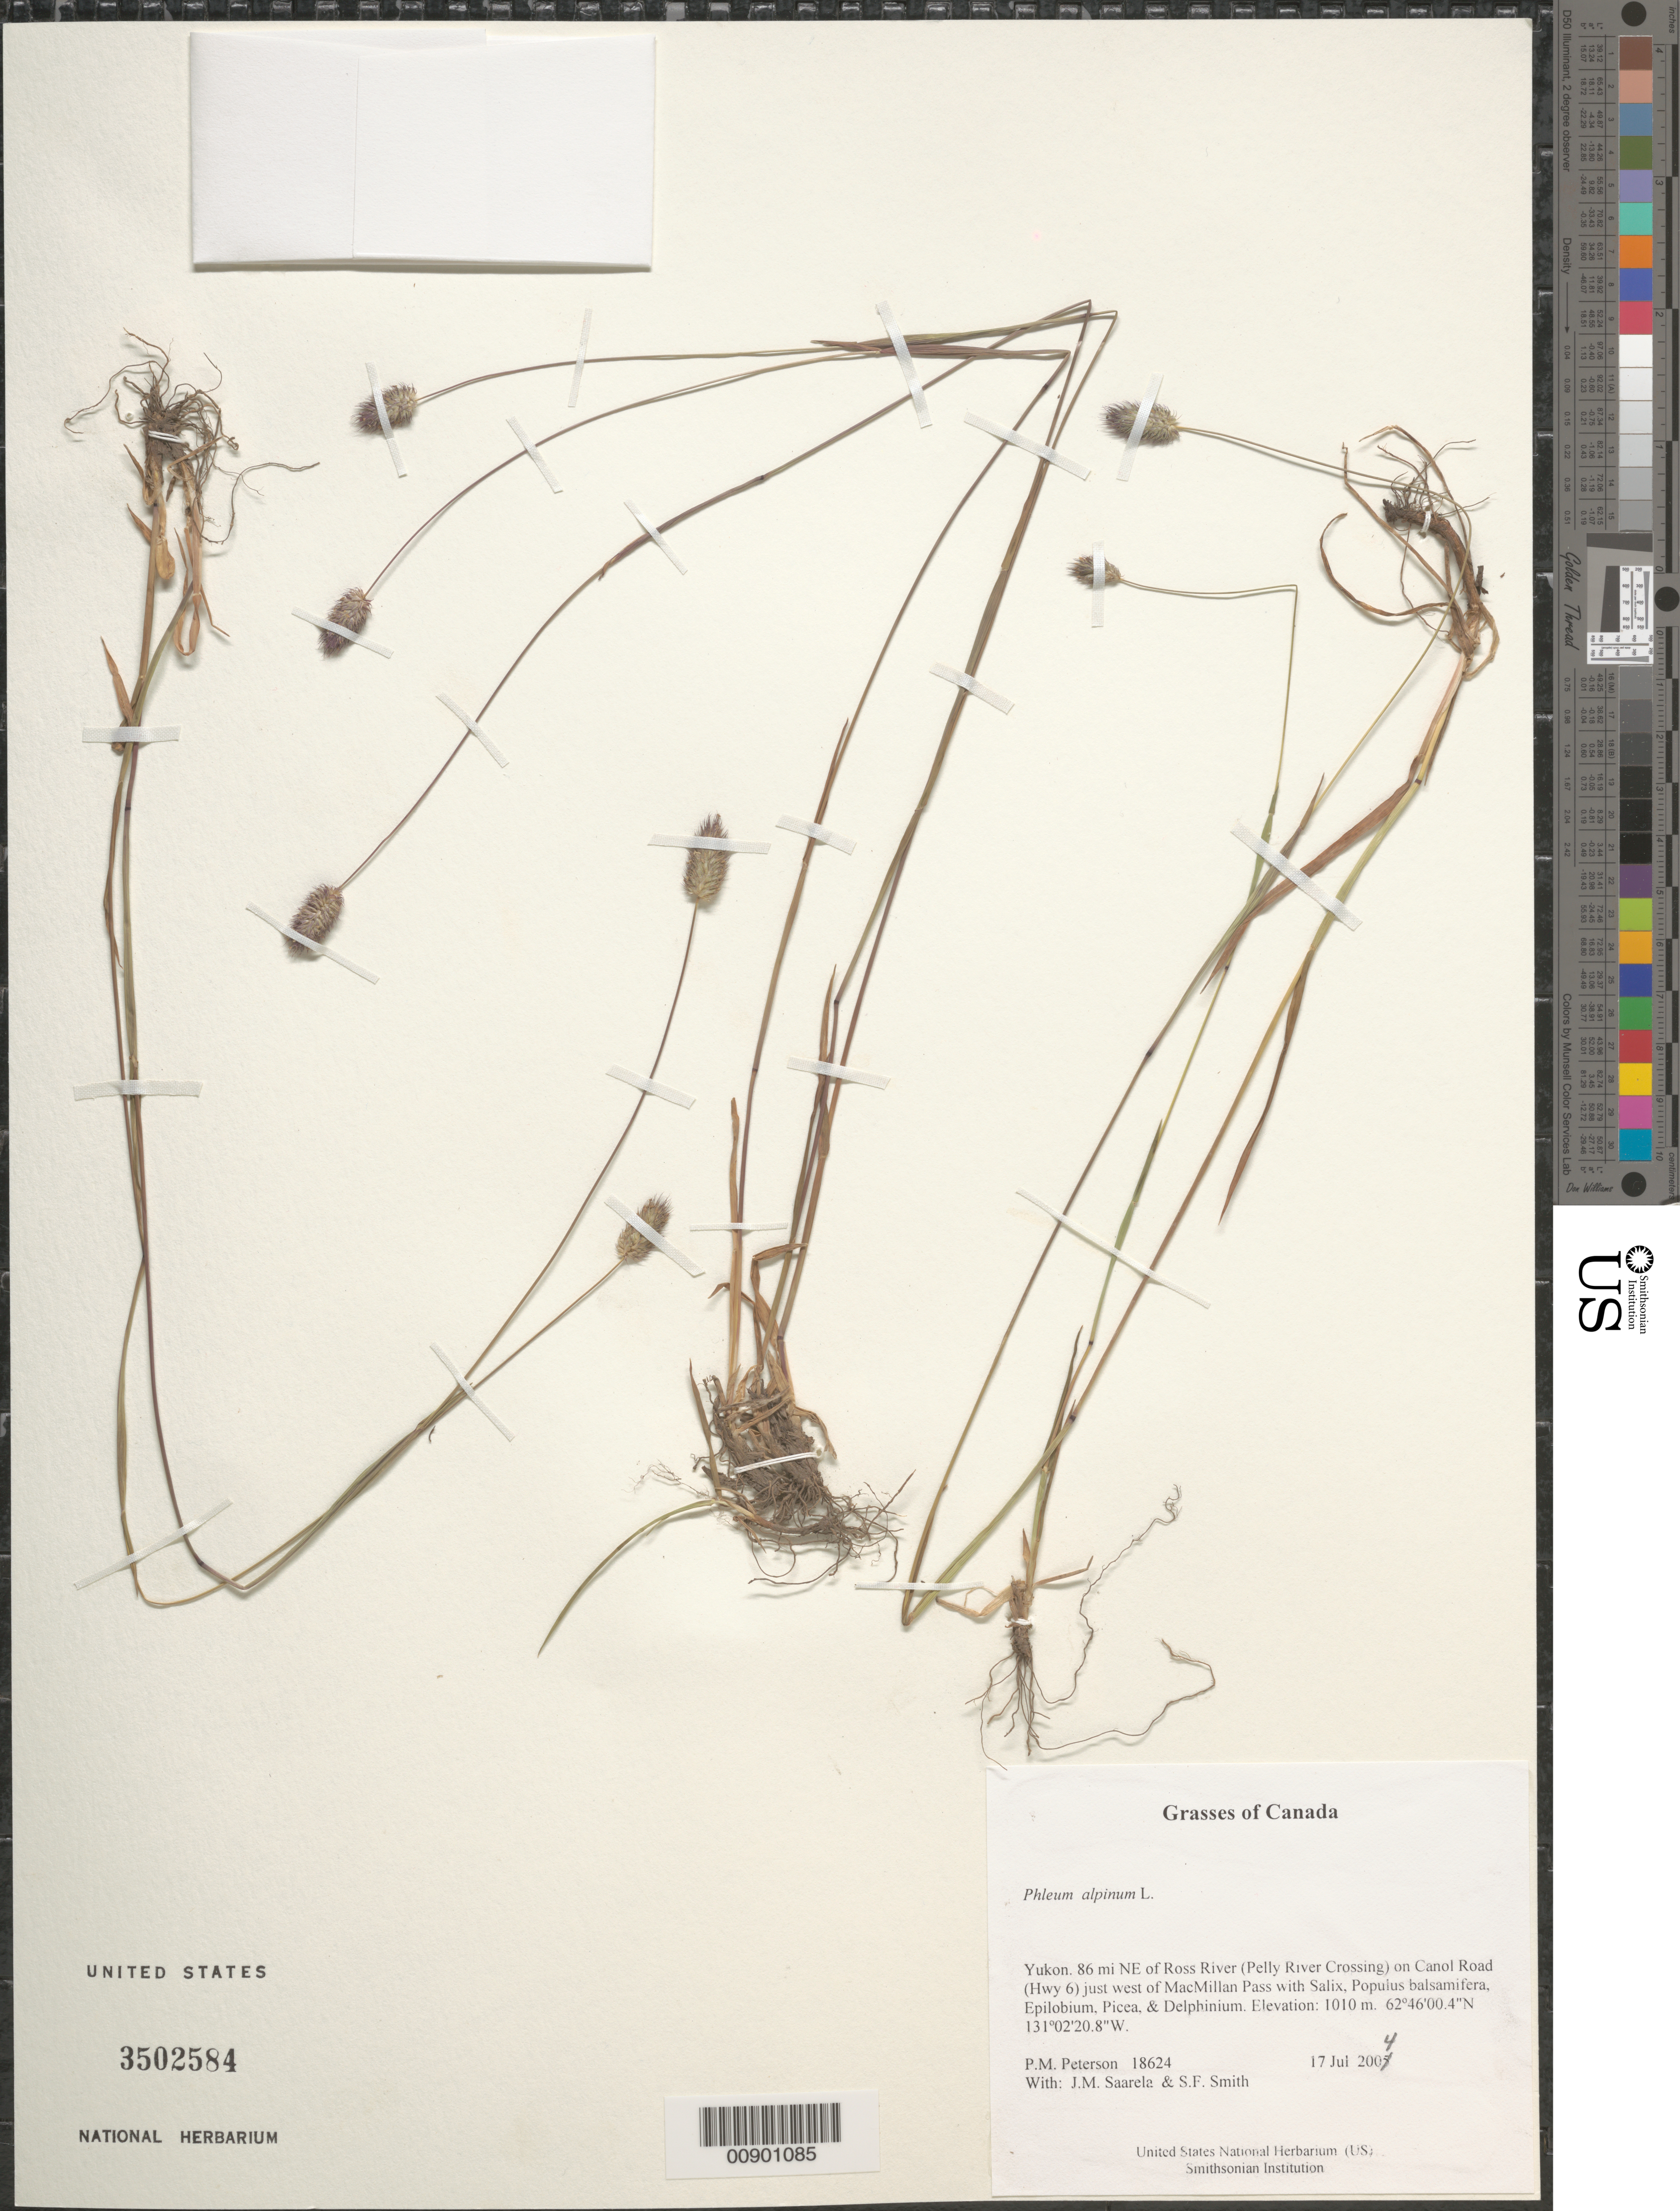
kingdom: Plantae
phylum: Tracheophyta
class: Liliopsida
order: Poales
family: Poaceae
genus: Phleum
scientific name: Phleum alpinum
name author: L.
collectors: P. M. Peterson, J. Saarela & S.F. Smith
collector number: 18624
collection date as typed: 17 Jul 2004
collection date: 2004-07-17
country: Canada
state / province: Yukon Territory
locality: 86 mi NE of Ross River (Pelly River Crossing) on Canol Road (Hwy 6) just west of MacMillan Pass with Salix, Populus balsamifera, Epilobium, Picea, & Delphinium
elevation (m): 1010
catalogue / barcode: US 3502584